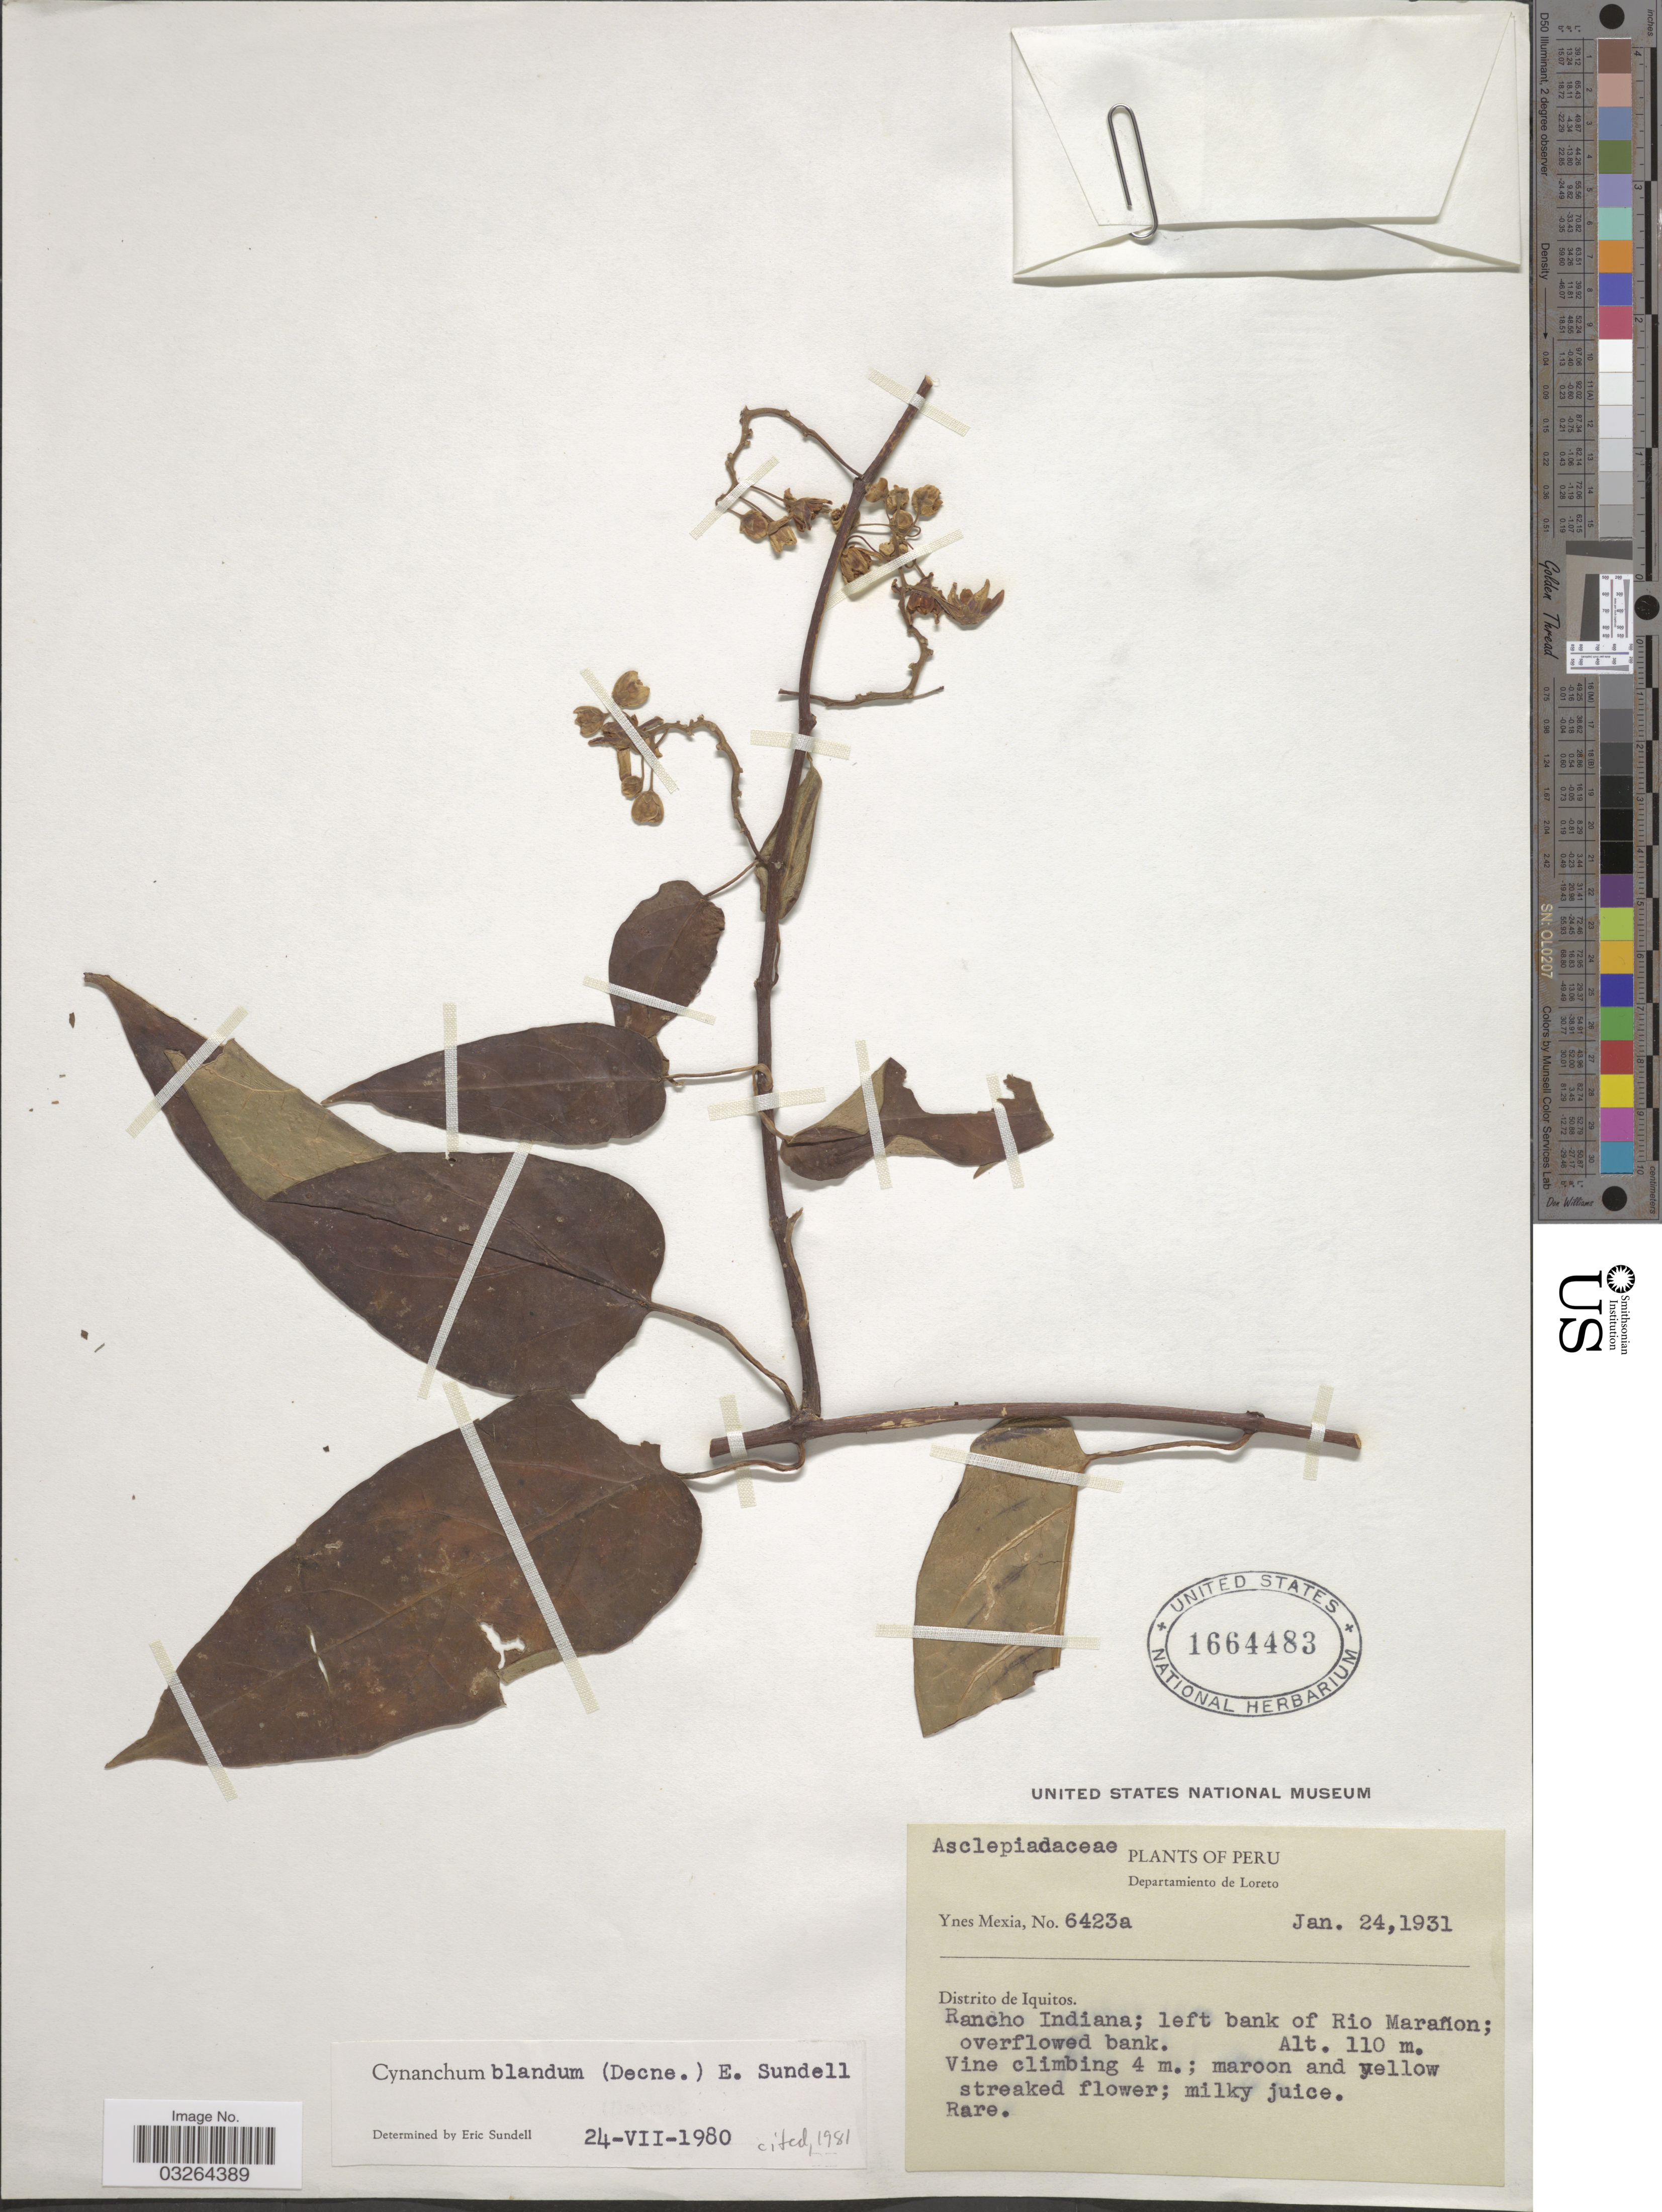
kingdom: Plantae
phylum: Tracheophyta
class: Magnoliopsida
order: Gentianales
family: Apocynaceae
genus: Cynanchum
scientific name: Cynanchum blandum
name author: (Decne.) Sundell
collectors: Y. Mexia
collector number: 6423a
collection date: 1931-01-24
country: Peru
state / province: Loreto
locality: Departamento de Loreto. Distrito de Iquitos. Rancho Indiana; left bank of Rio Marañon.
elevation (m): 110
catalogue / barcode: US 1664483